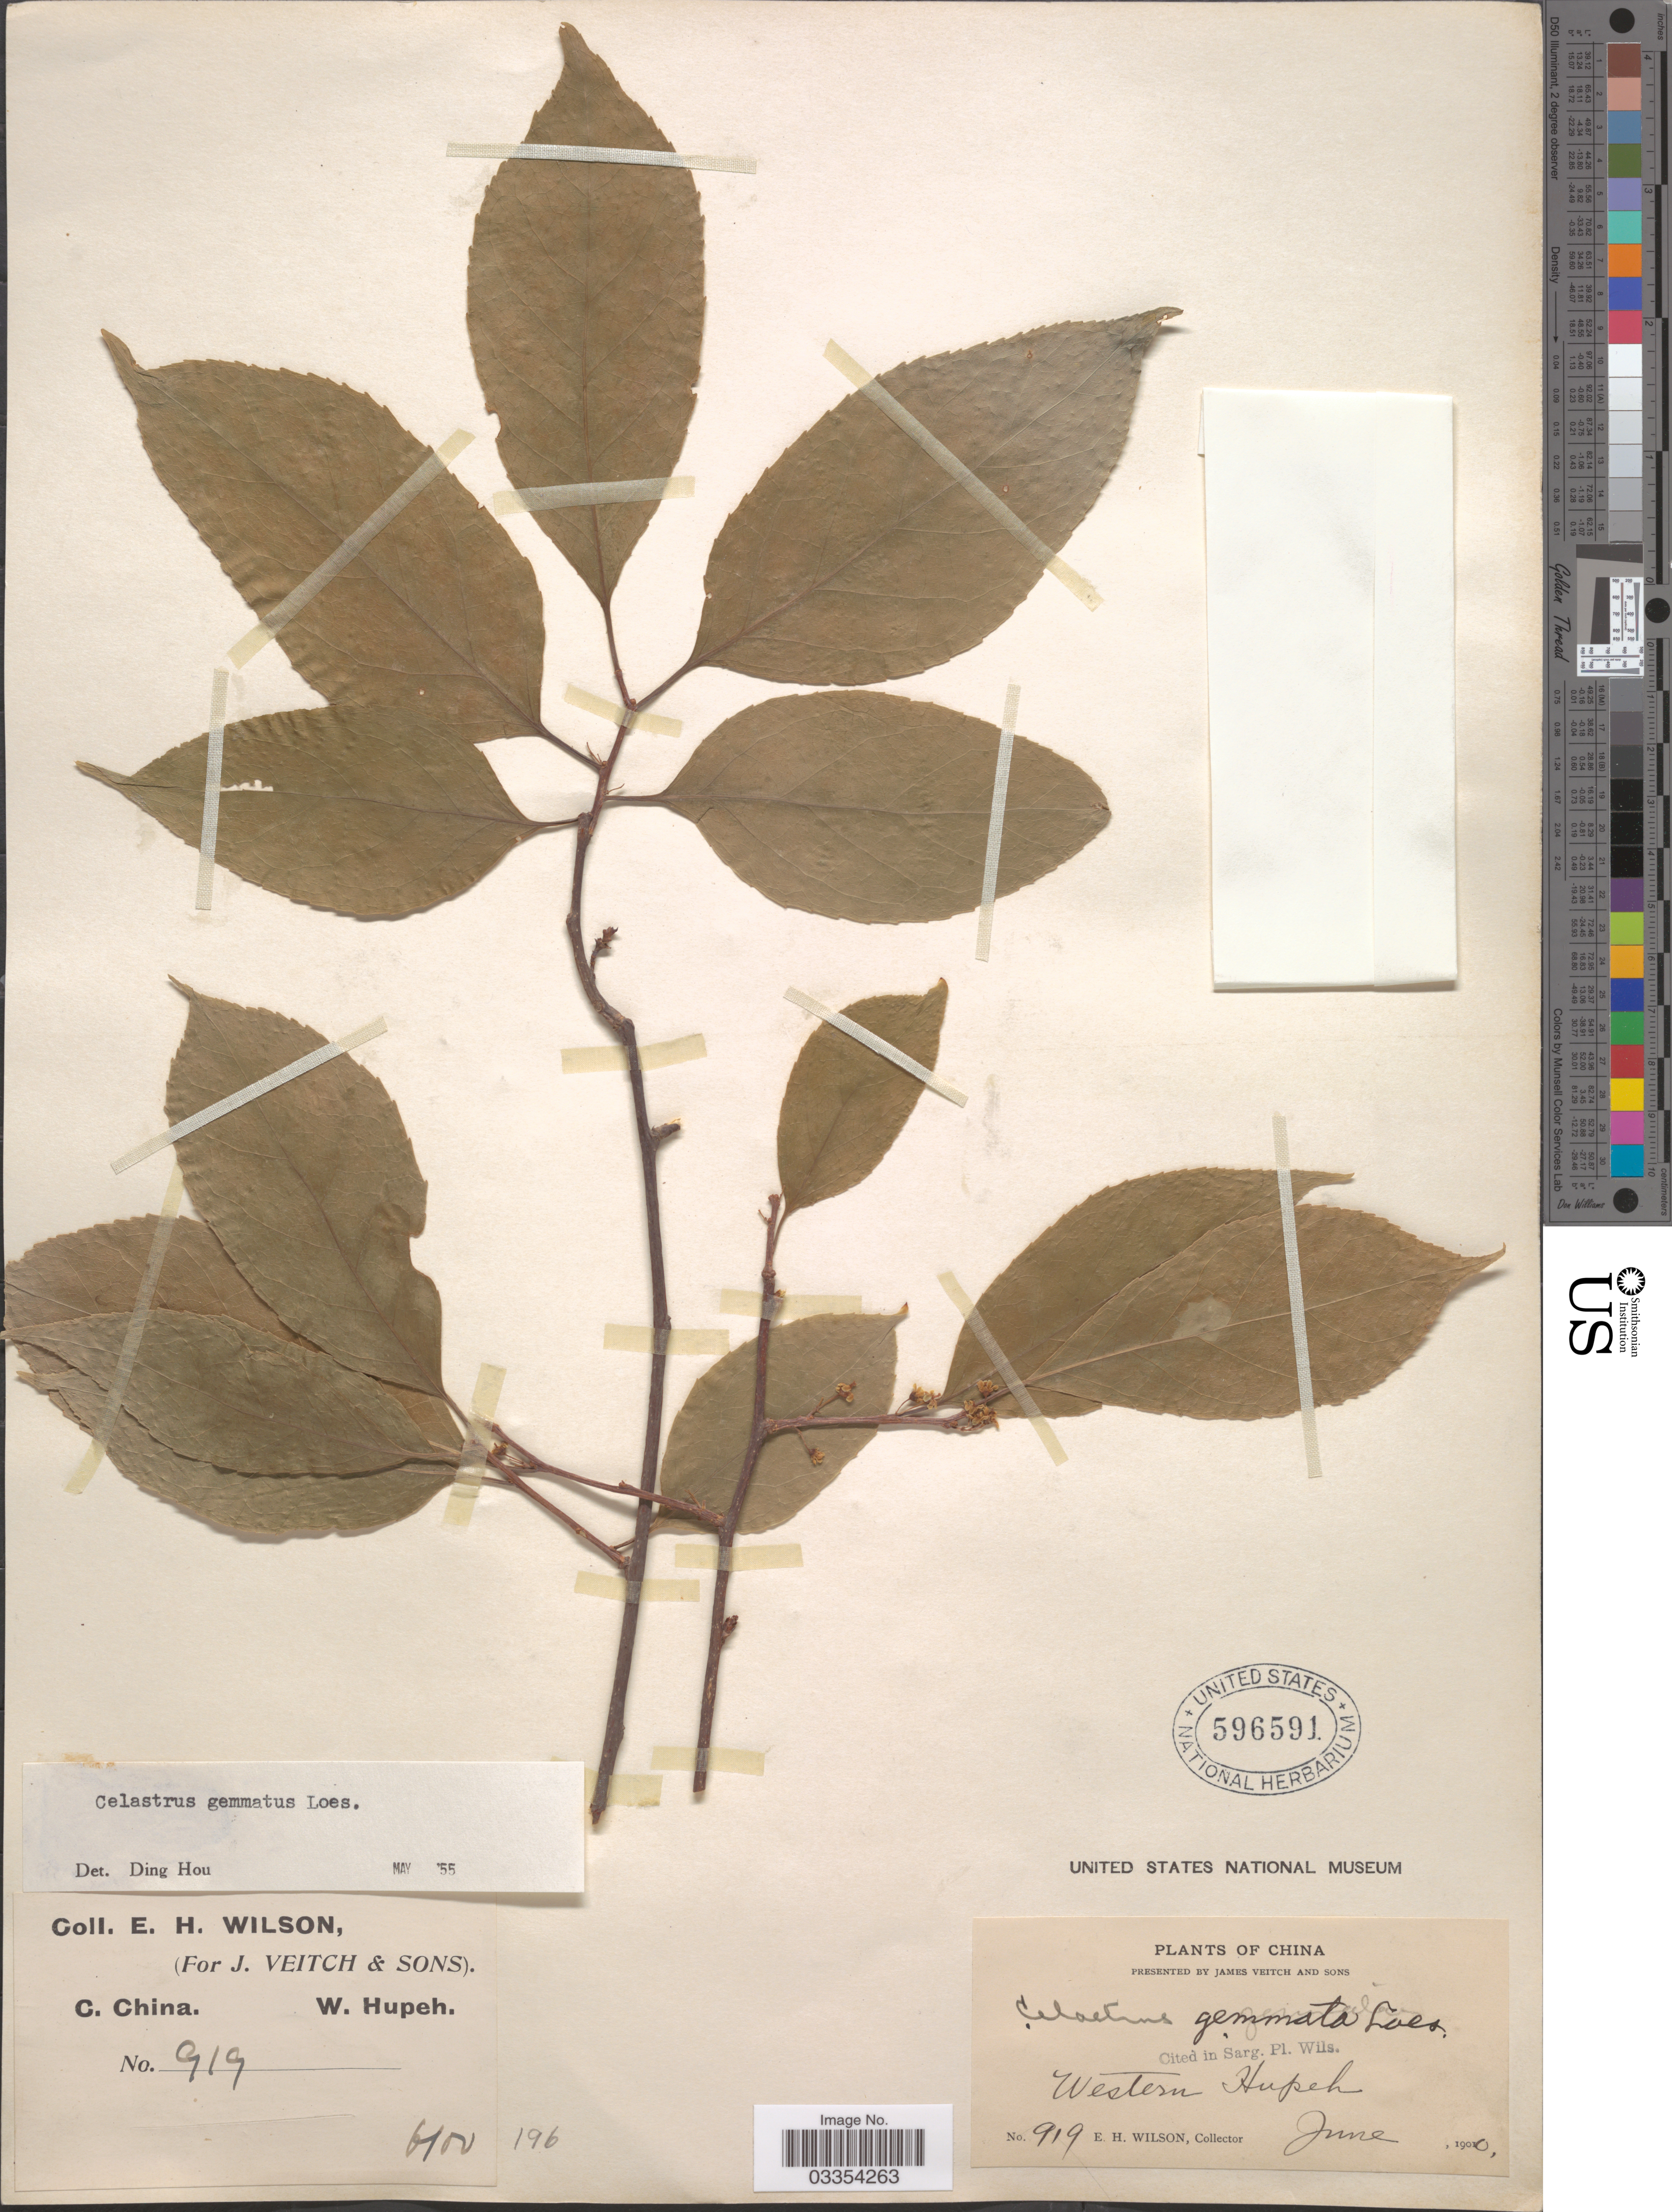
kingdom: Plantae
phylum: Tracheophyta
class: Magnoliopsida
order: Celastrales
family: Celastraceae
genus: Celastrus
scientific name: Celastrus gemmatus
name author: Loes.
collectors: E. Wilson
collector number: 919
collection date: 1900-06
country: China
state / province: Hubei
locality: C. China. W. Hupeh. Western Hupeh.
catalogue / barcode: US 596591